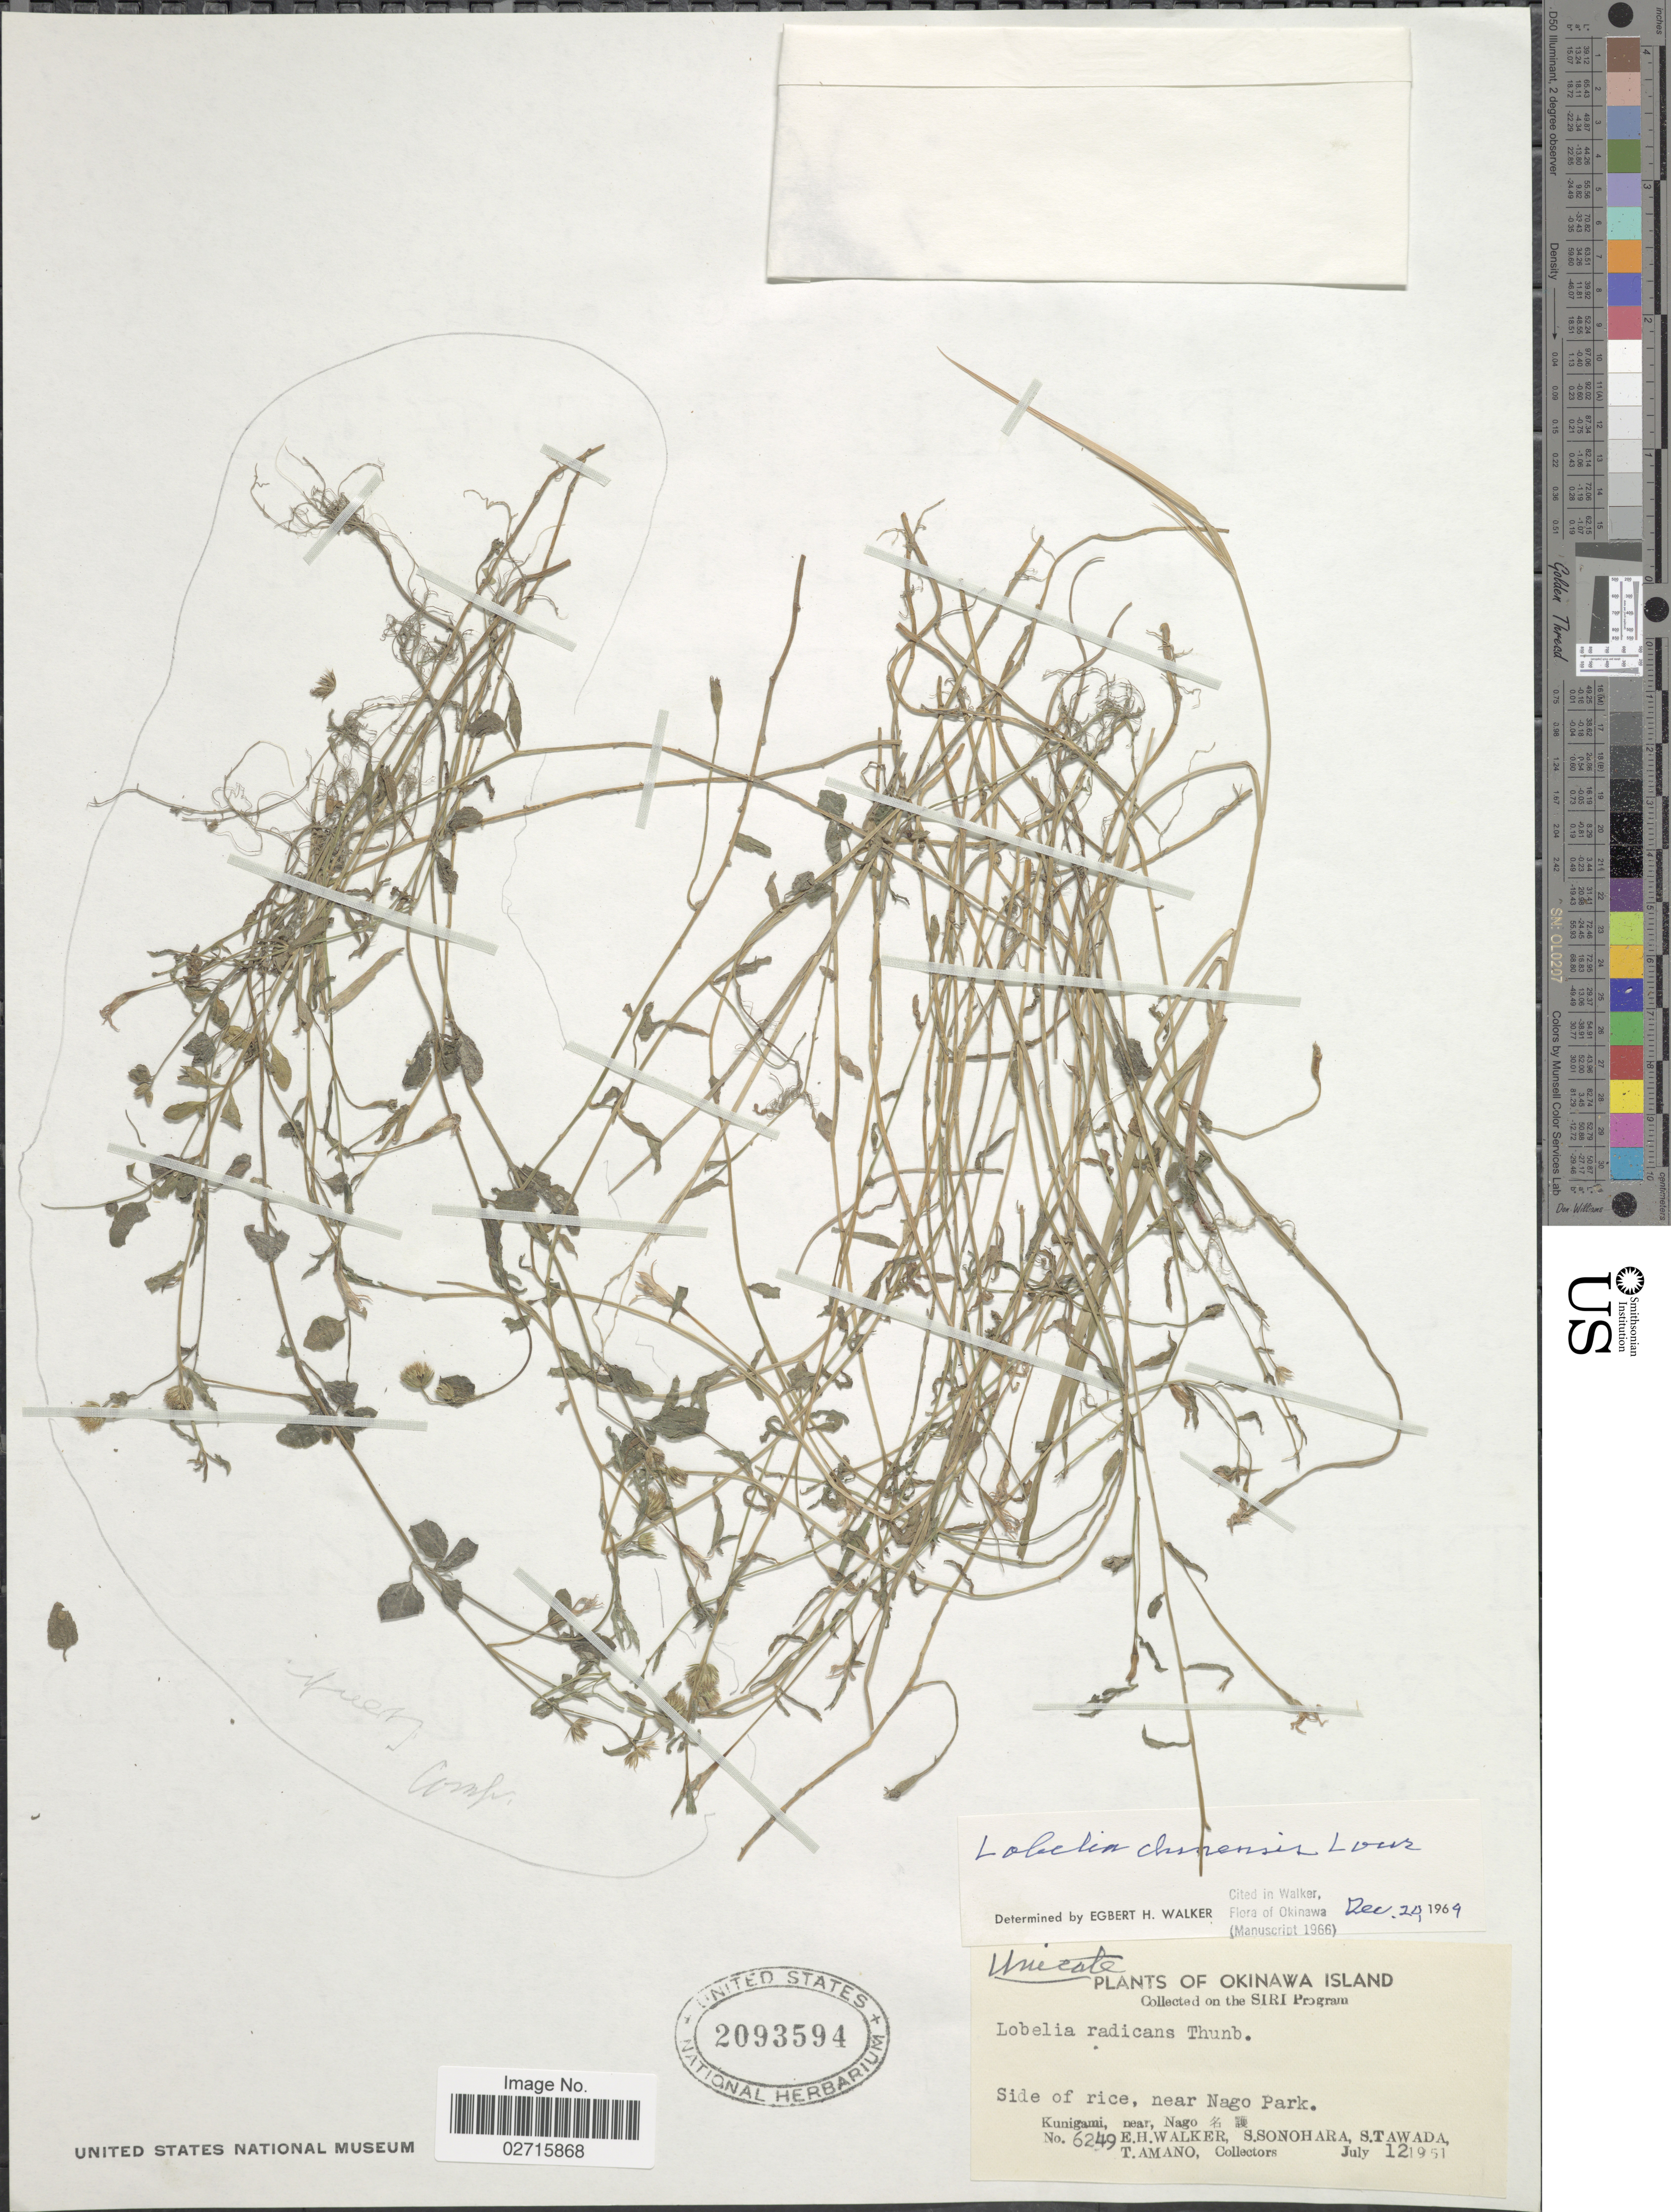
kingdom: Plantae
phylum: Tracheophyta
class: Magnoliopsida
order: Asterales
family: Campanulaceae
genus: Lobelia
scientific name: Lobelia chinensis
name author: Lour.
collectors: E. H. Walker, S. Sonohara, S. Tawada & T. Amano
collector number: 6249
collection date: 1951-07-12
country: Japan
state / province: Okinawa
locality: Okinawa Island, side of rice, near Nago Park, Kunigami, near, Nago.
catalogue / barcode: US 2093594